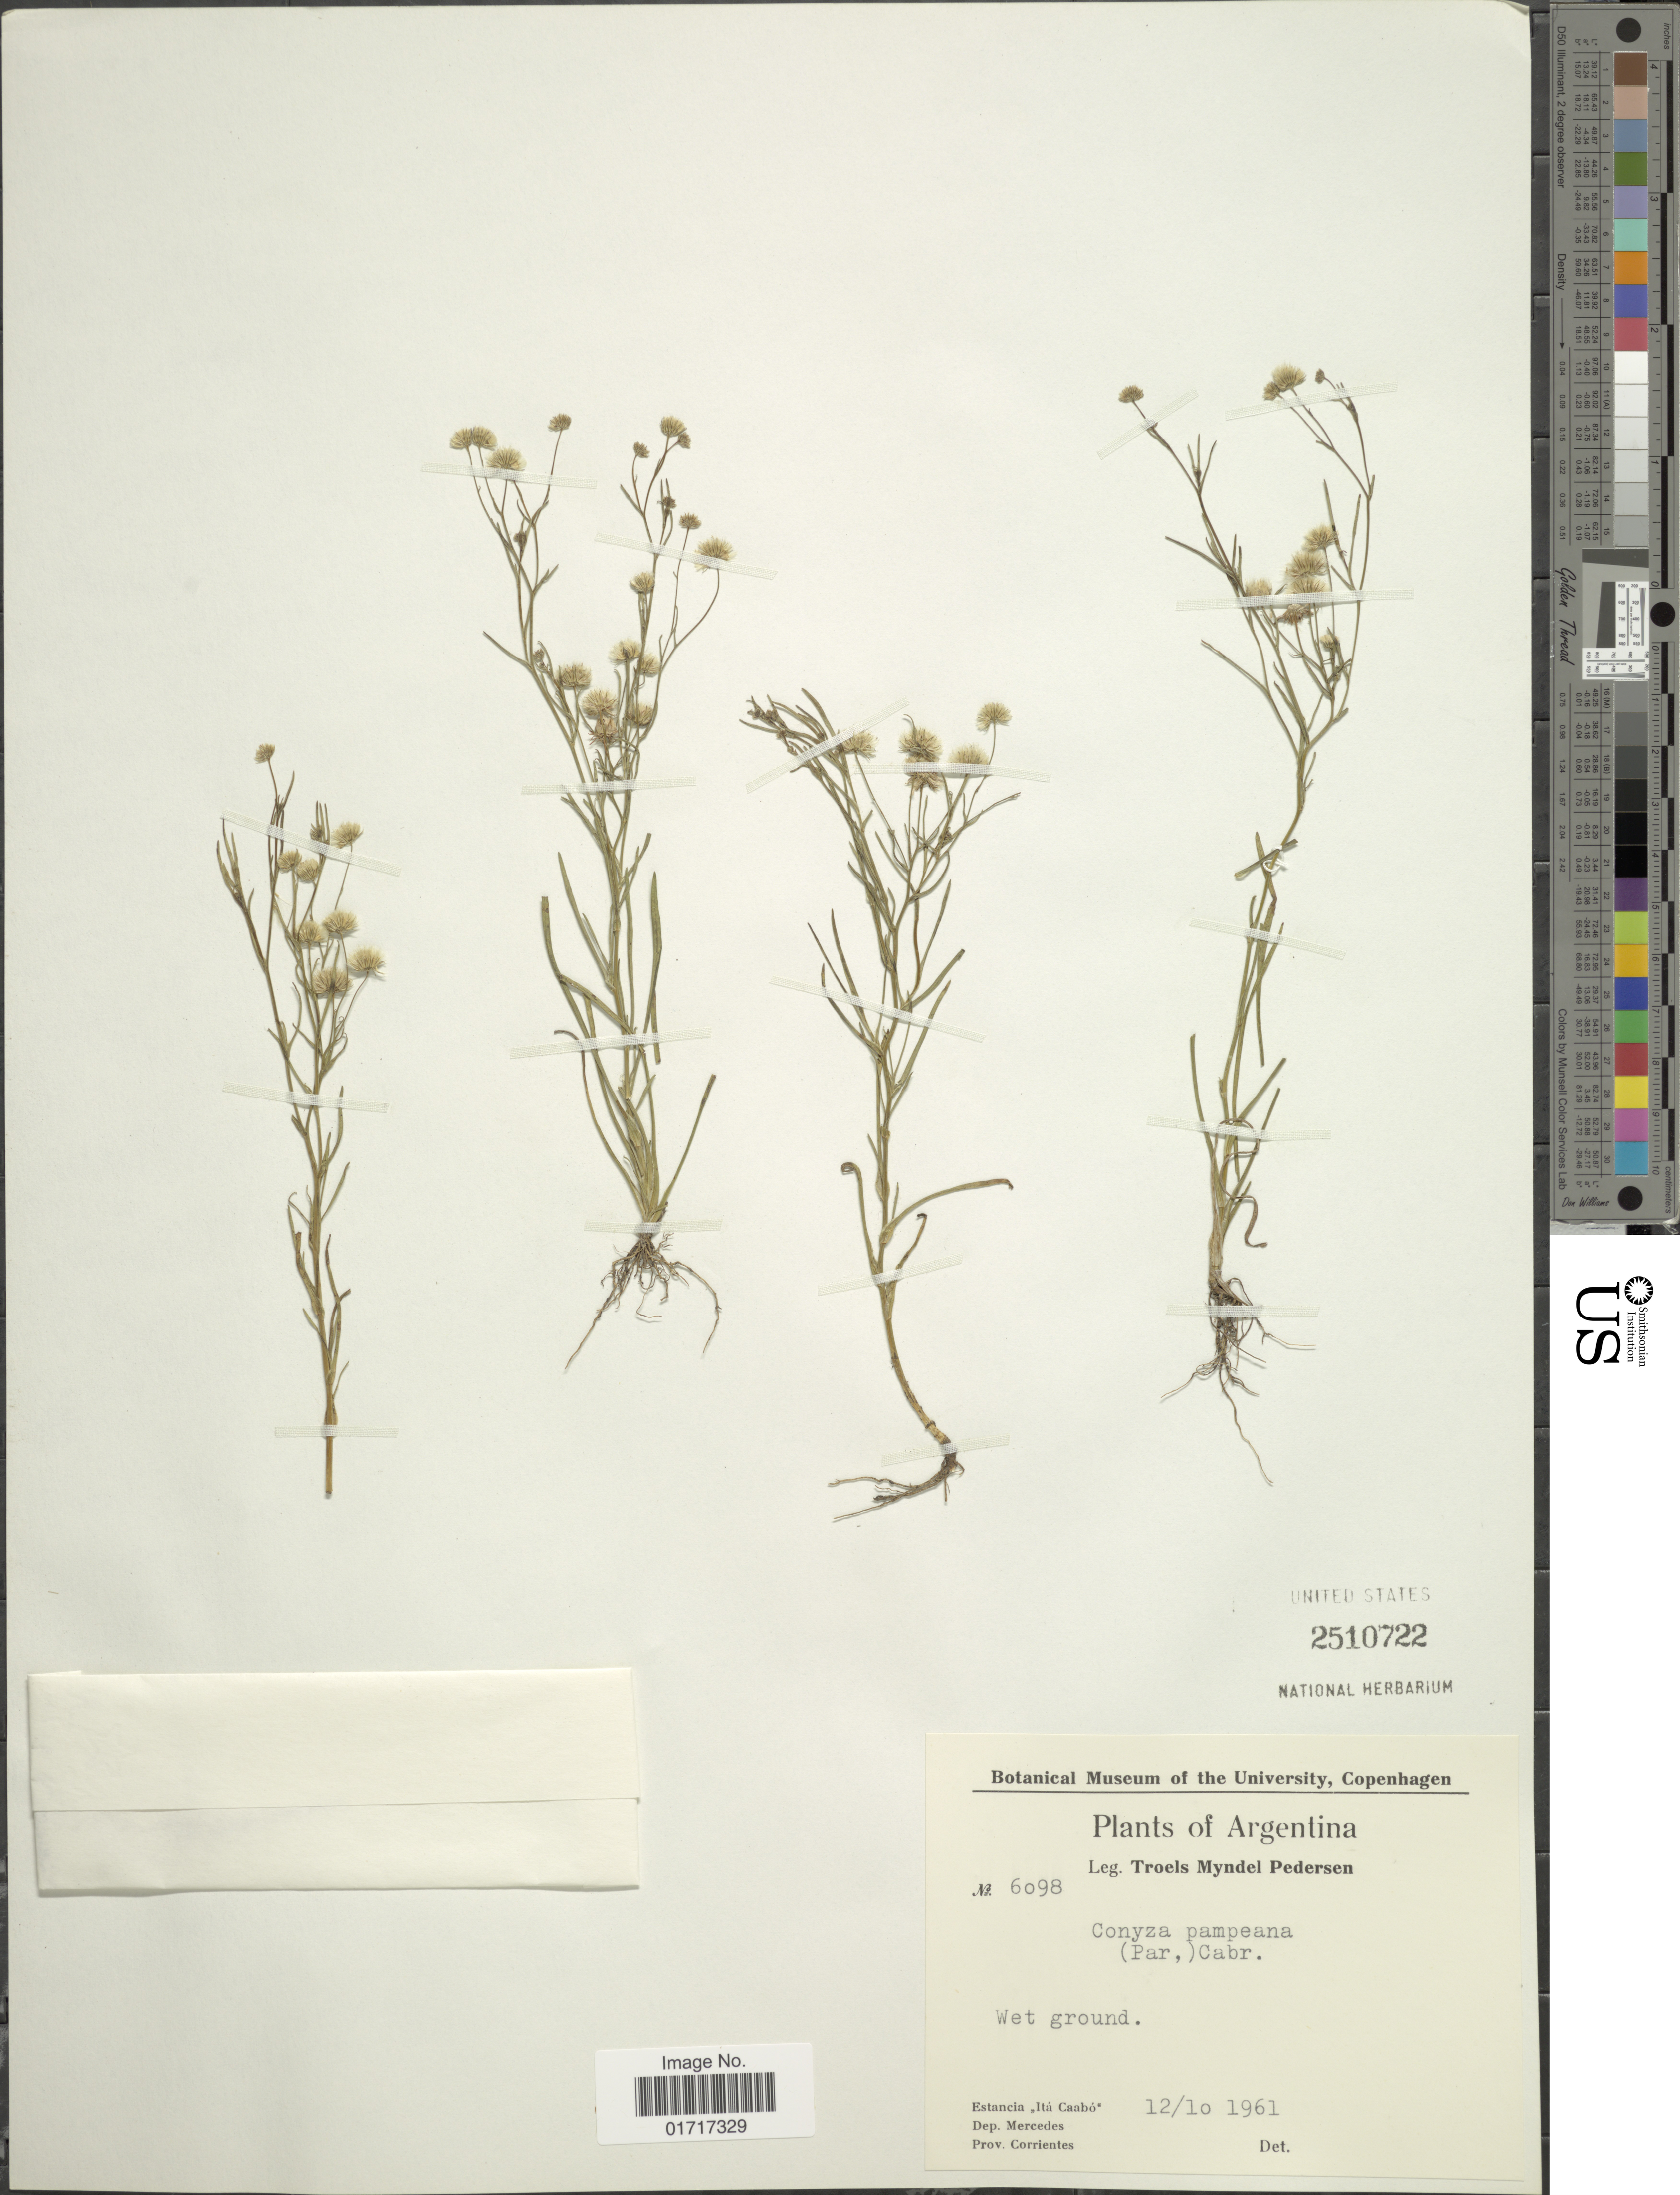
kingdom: Plantae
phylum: Tracheophyta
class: Magnoliopsida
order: Asterales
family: Asteraceae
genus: Conyza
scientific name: Conyza pampeana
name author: (Parodi) Cabrera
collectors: T. Pederson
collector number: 6098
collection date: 1961-10-12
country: Argentina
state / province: Corrientes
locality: Estancia Ita Caabo, Dep. Mercedes, Prov. Corrientes.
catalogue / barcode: US 2510722